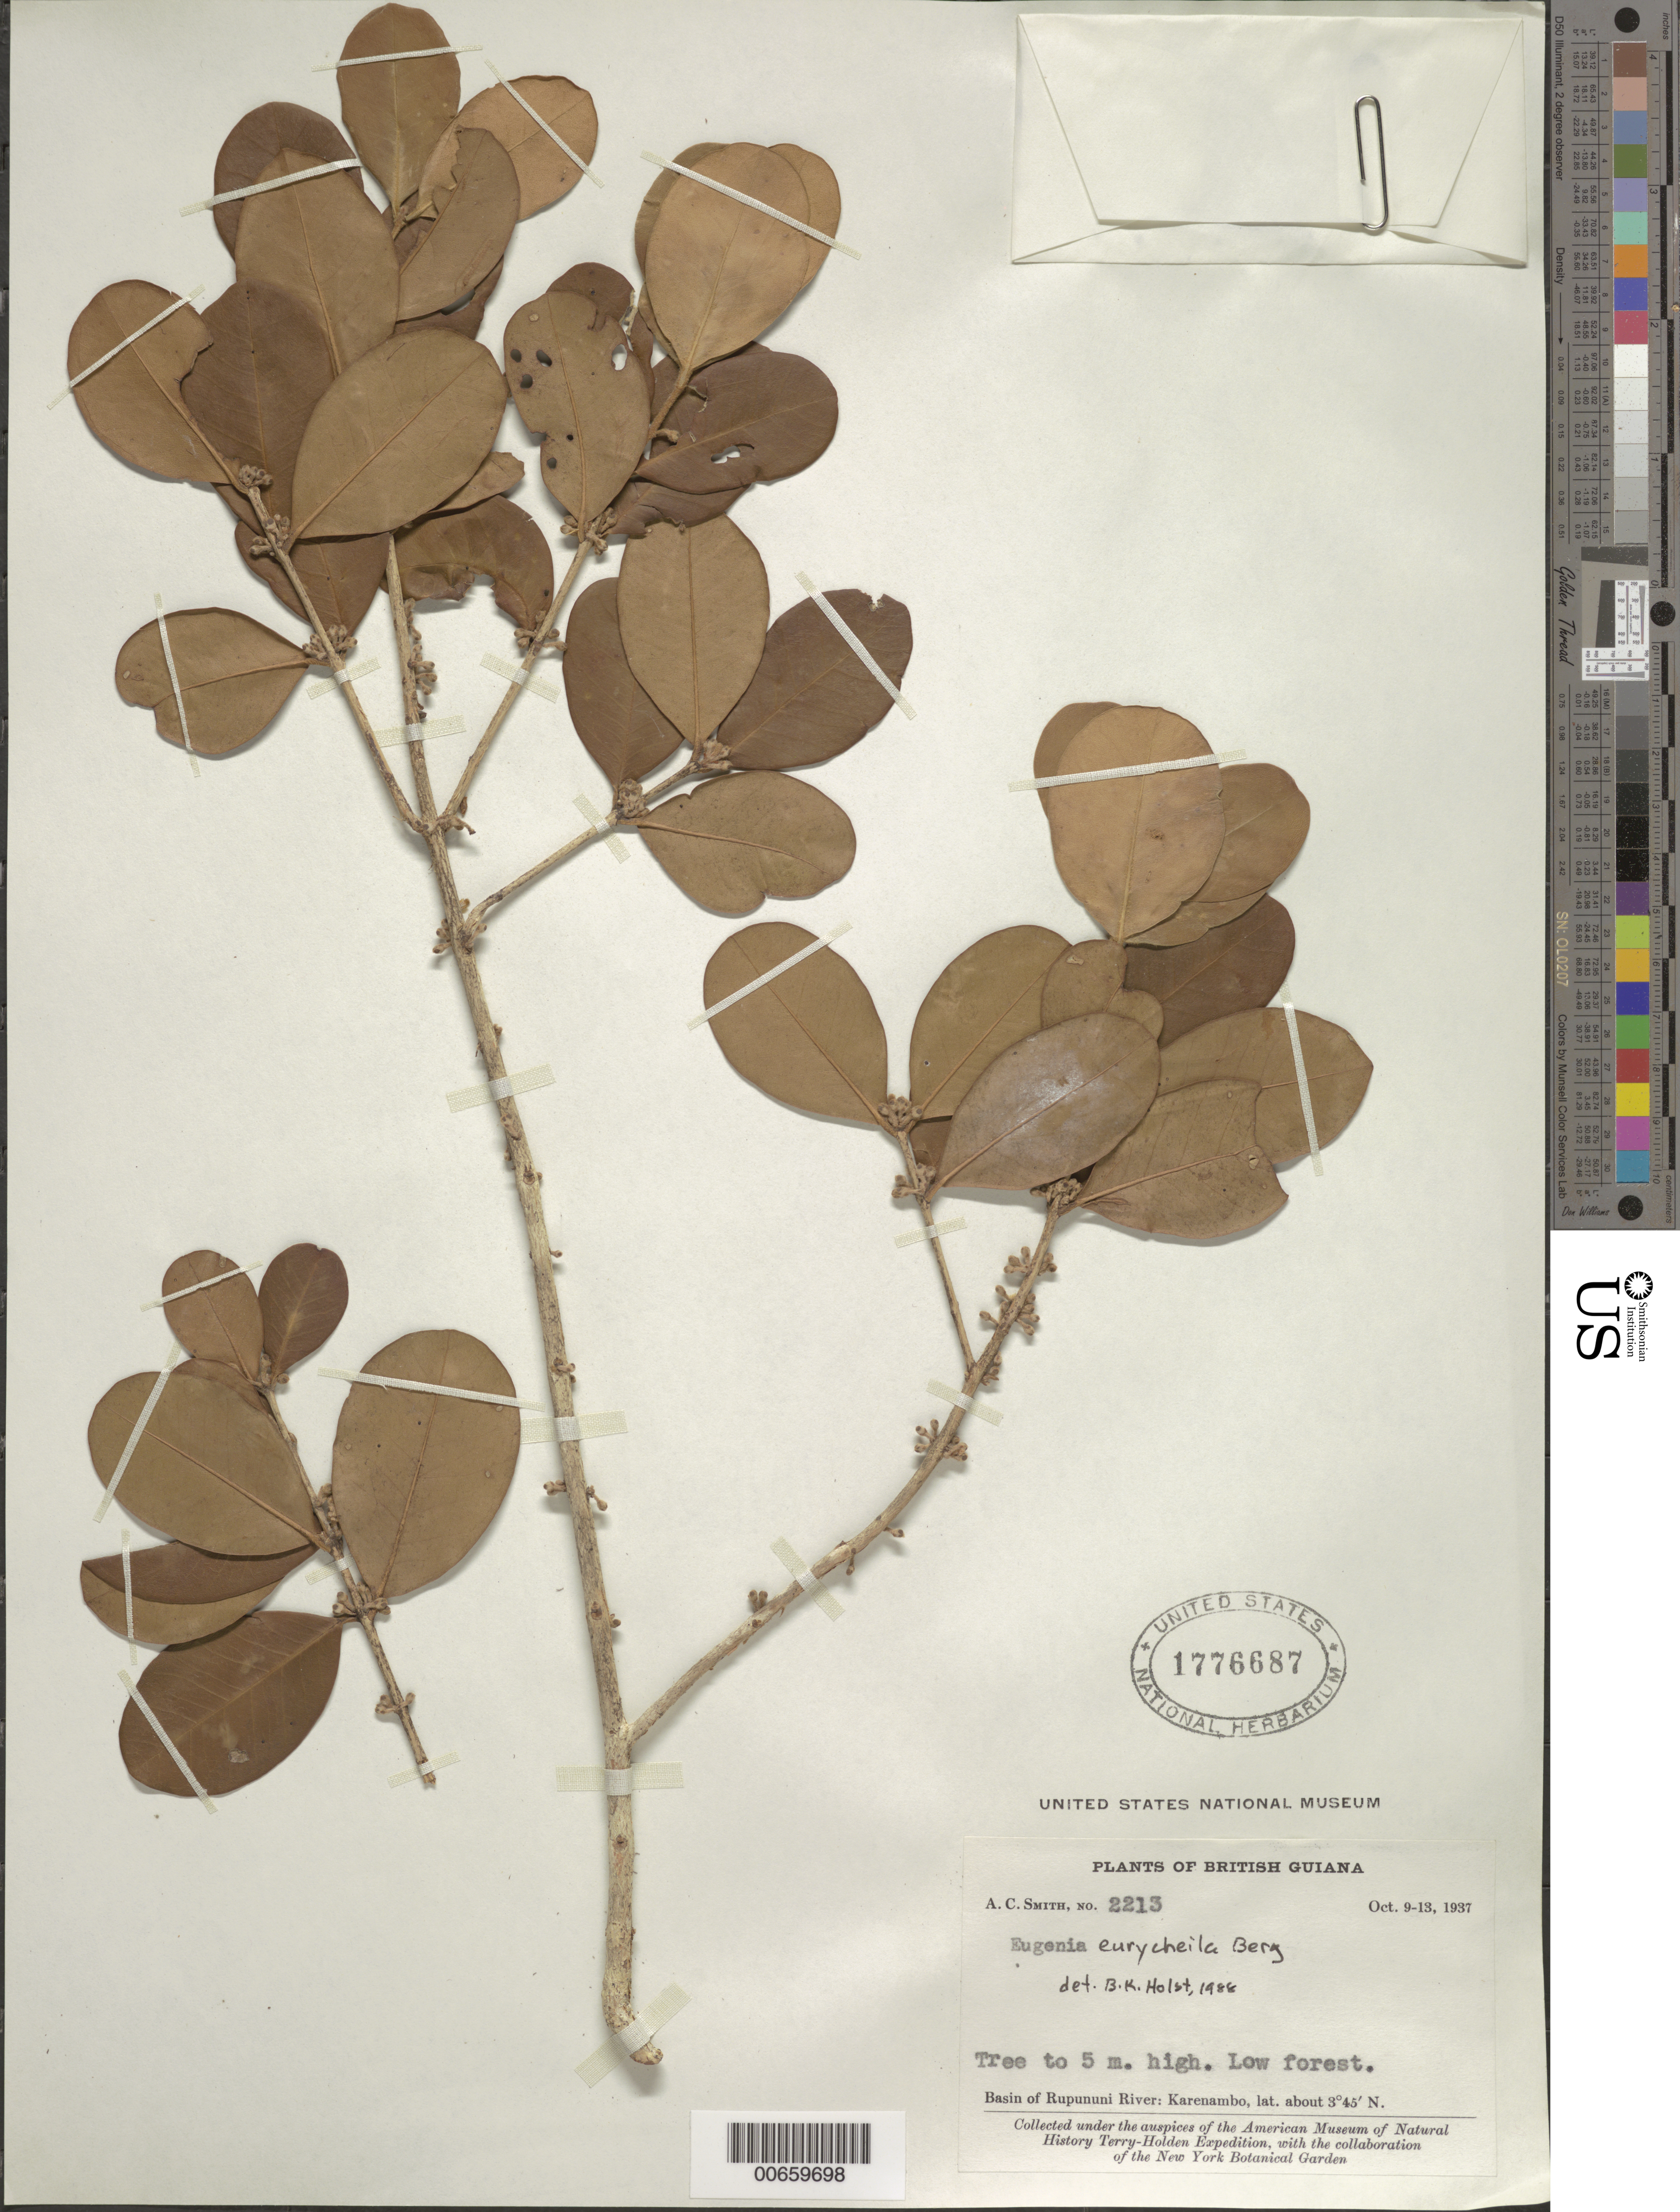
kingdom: Plantae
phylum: Tracheophyta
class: Magnoliopsida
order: Myrtales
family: Myrtaceae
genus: Eugenia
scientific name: Eugenia eurycheila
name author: O. Berg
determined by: Holst, Bruce K.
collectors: A. C. Smith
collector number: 2213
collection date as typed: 9-Oct-37 to 13-Oct-37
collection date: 1937-10-09/1937-10-13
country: Guyana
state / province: U. Takutu-U. Essequibo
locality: Karanambo, Rupununi River basin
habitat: Low forest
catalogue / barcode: US 1776687